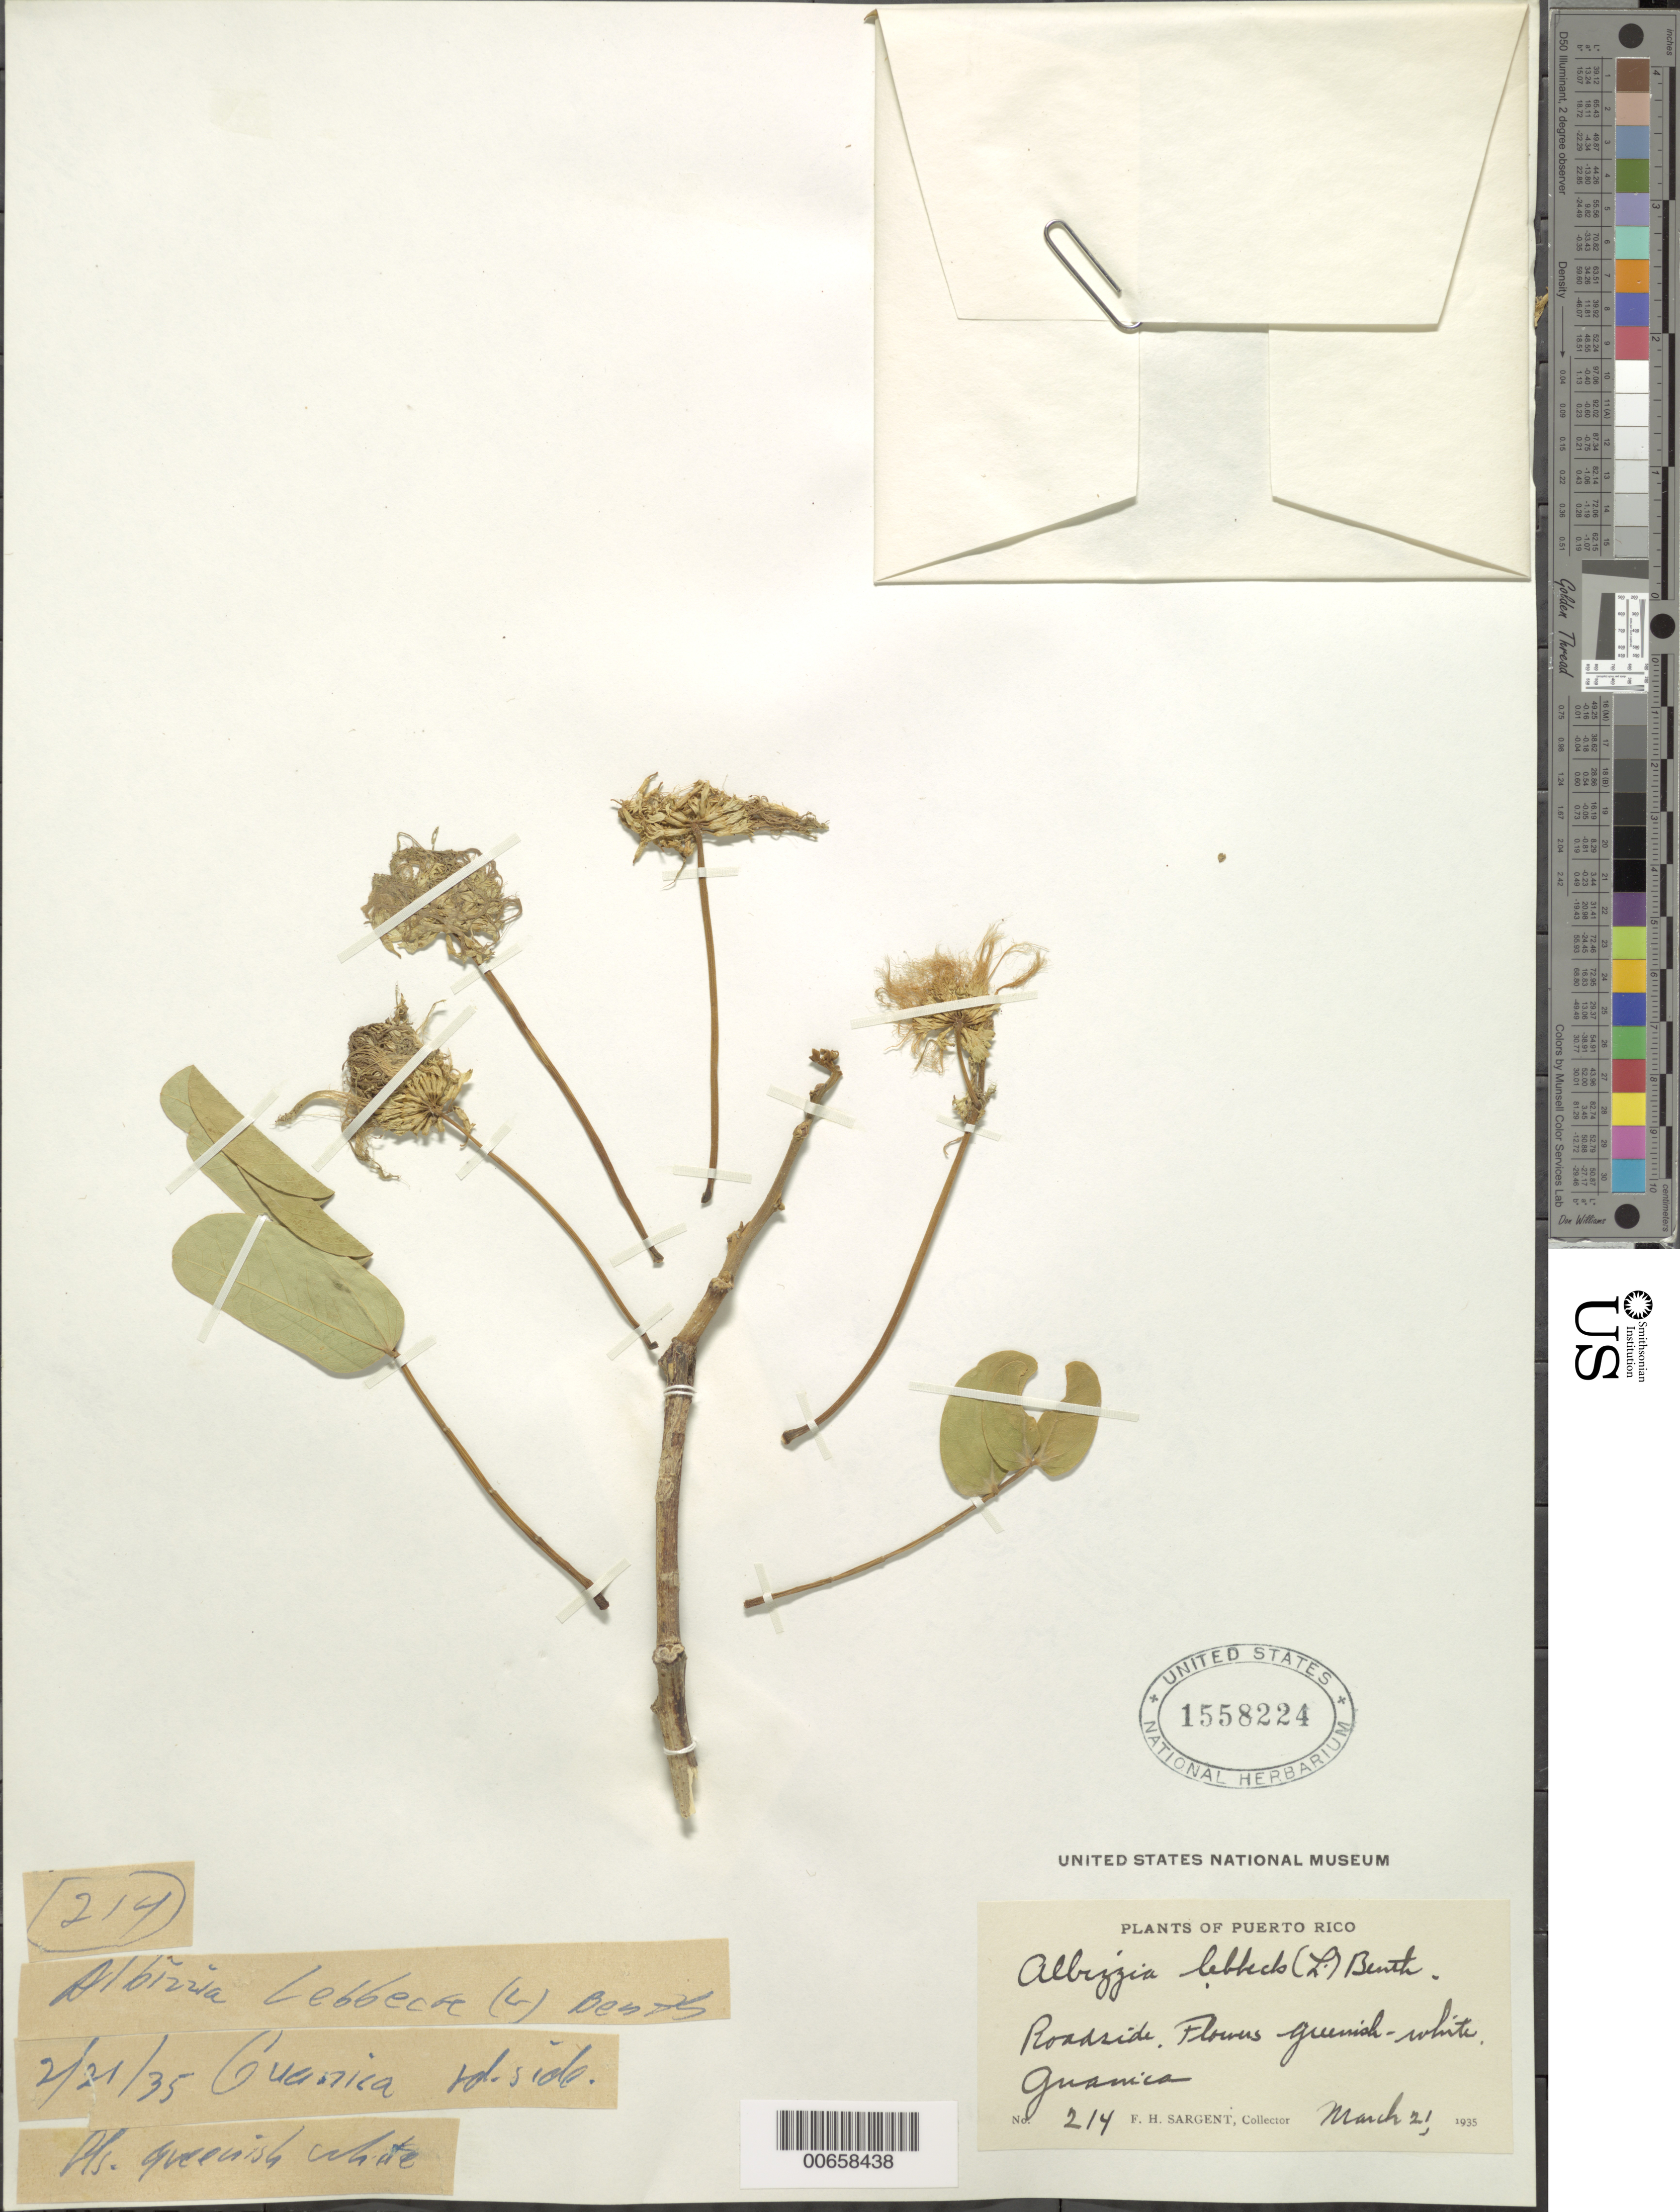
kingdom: Plantae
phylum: Tracheophyta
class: Magnoliopsida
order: Fabales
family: Fabaceae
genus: Albizia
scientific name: Albizia lebbeck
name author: (L.) Benth.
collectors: F. H. Sargent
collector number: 214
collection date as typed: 21 Mar 1935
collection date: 1935-03-21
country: Puerto Rico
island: Greater Antilles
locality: Guanica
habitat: Roadside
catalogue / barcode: US 1558224